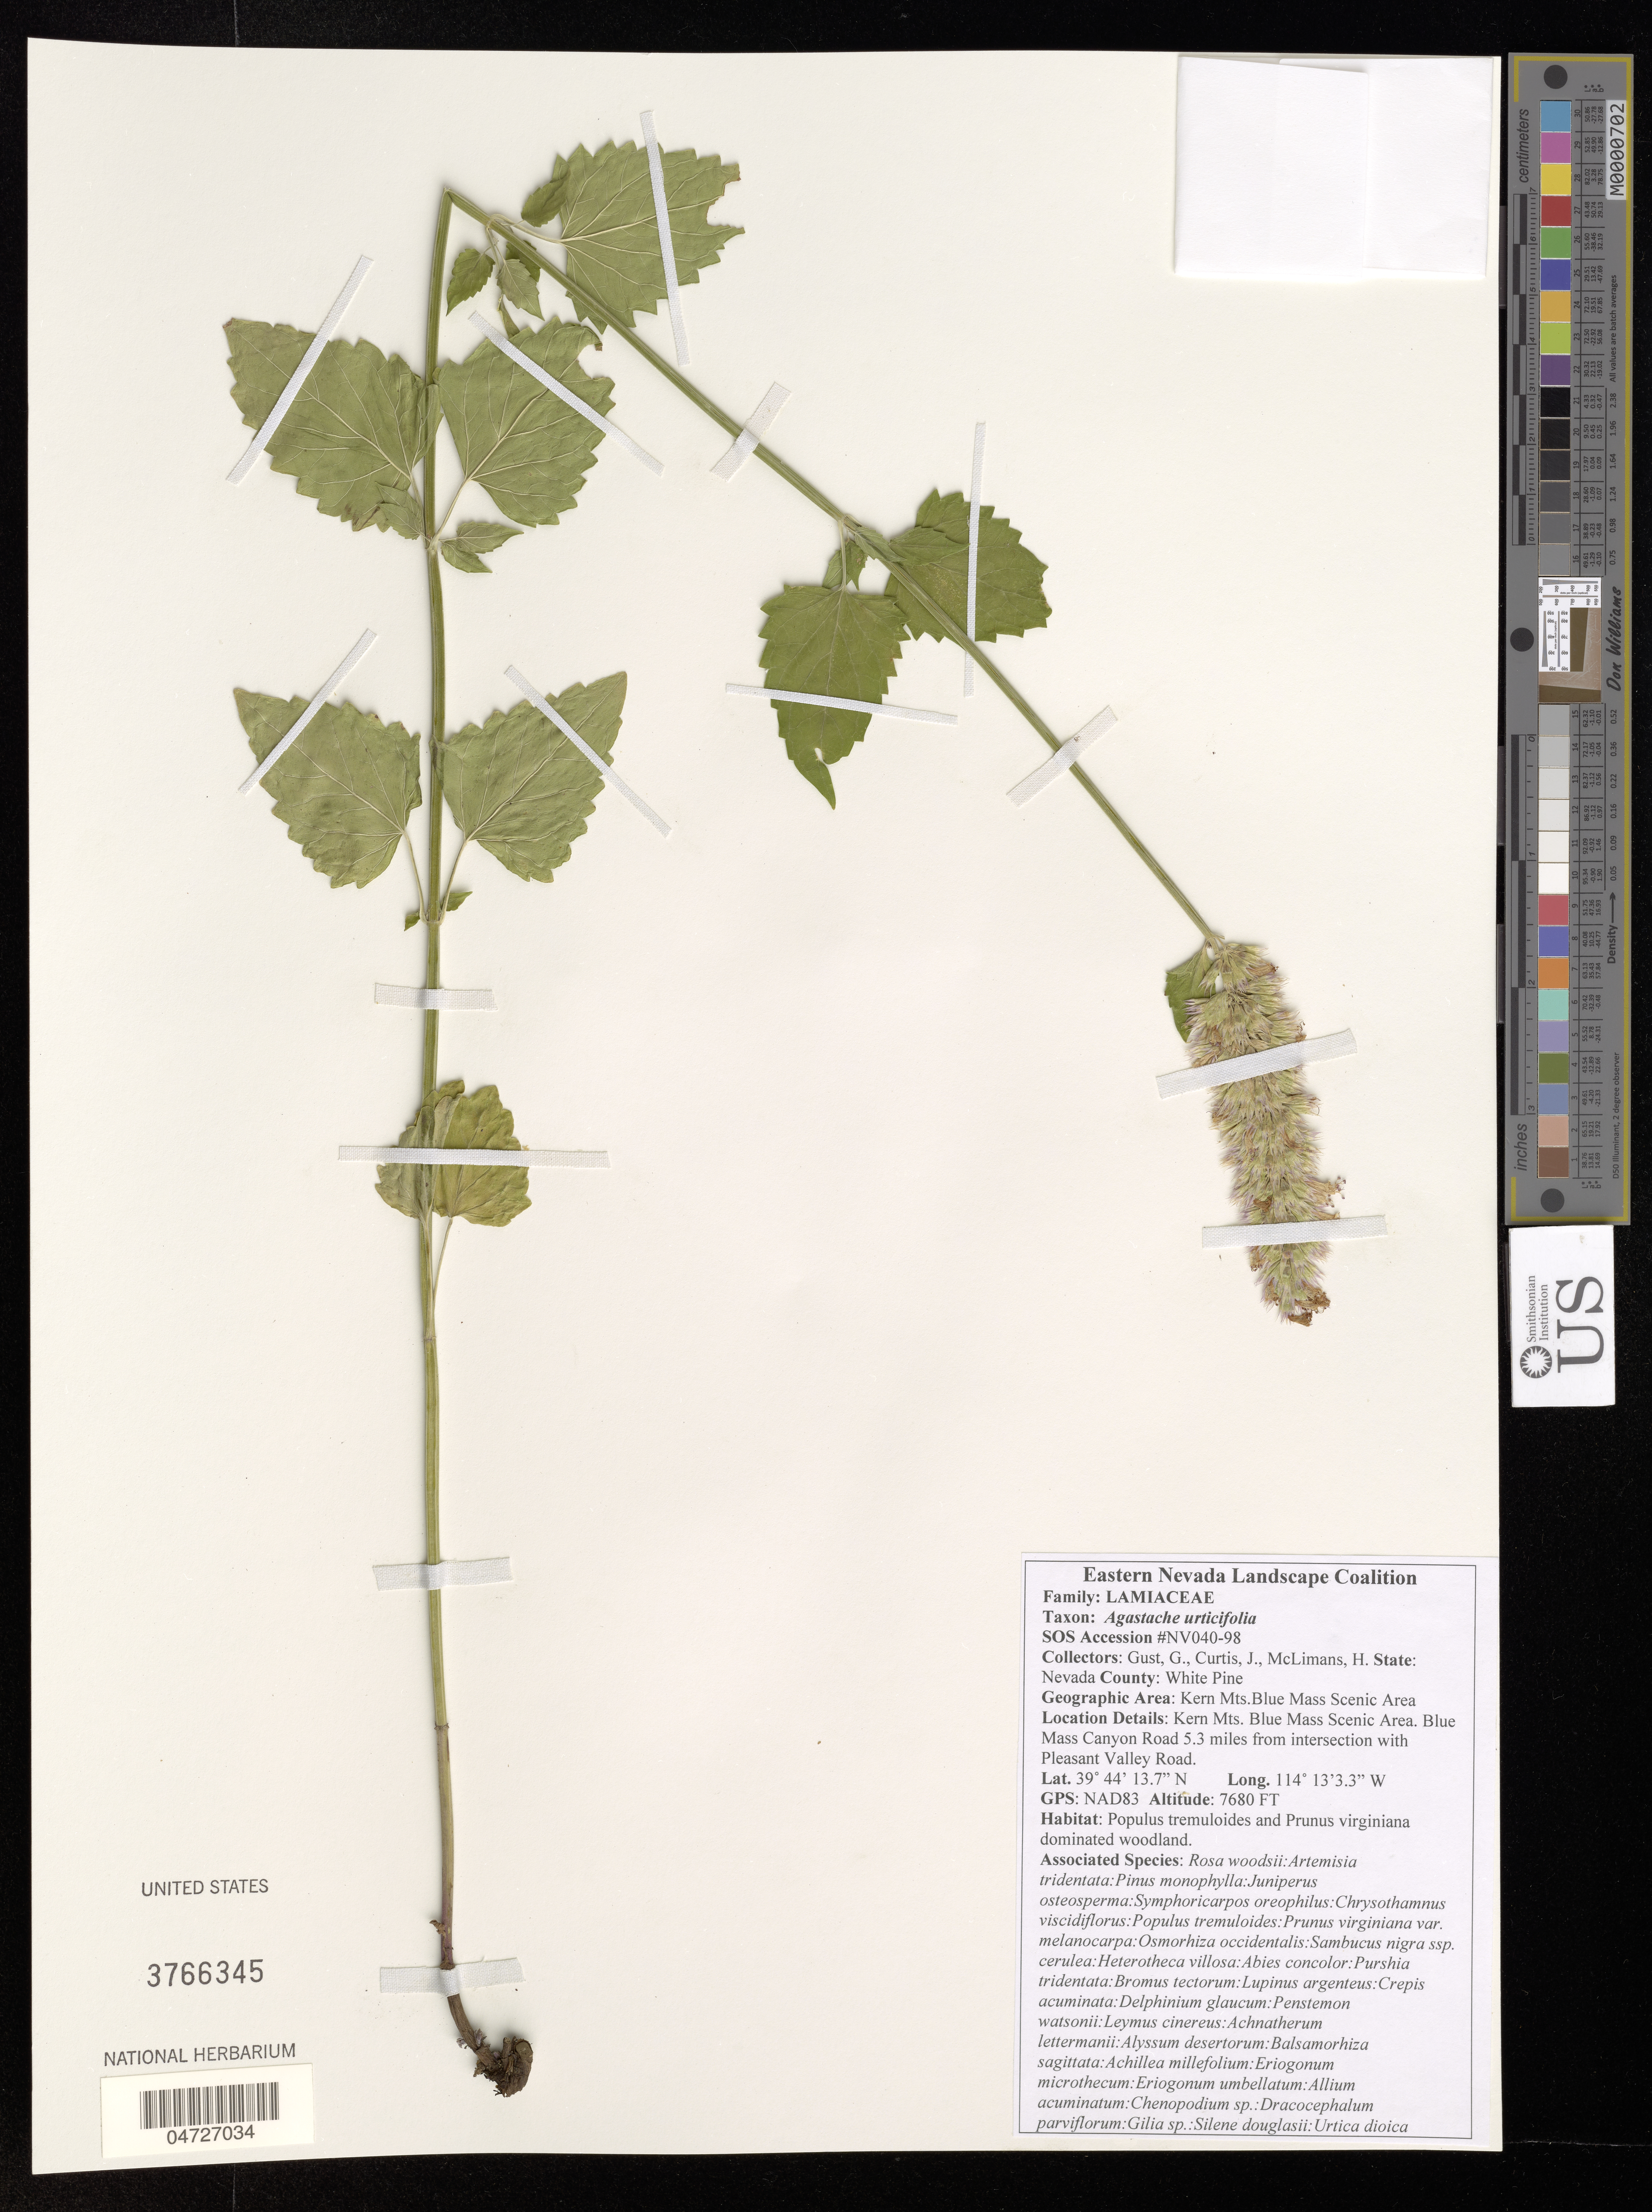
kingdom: Plantae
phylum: Tracheophyta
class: Magnoliopsida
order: Lamiales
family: Lamiaceae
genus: Agastache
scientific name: Agastache urticifolia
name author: (Benth.) Kuntze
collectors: G. Gust, J. Curtis & H. McLimans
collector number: NV040-98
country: United States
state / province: Nevada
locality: County: White Pine. Kern Mts.Blue Blue Mass Scenic Area. Blue Mass Canyon Road 5.3 miles from intersection with Pleasant Valley Road.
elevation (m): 2341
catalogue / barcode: US 3766345